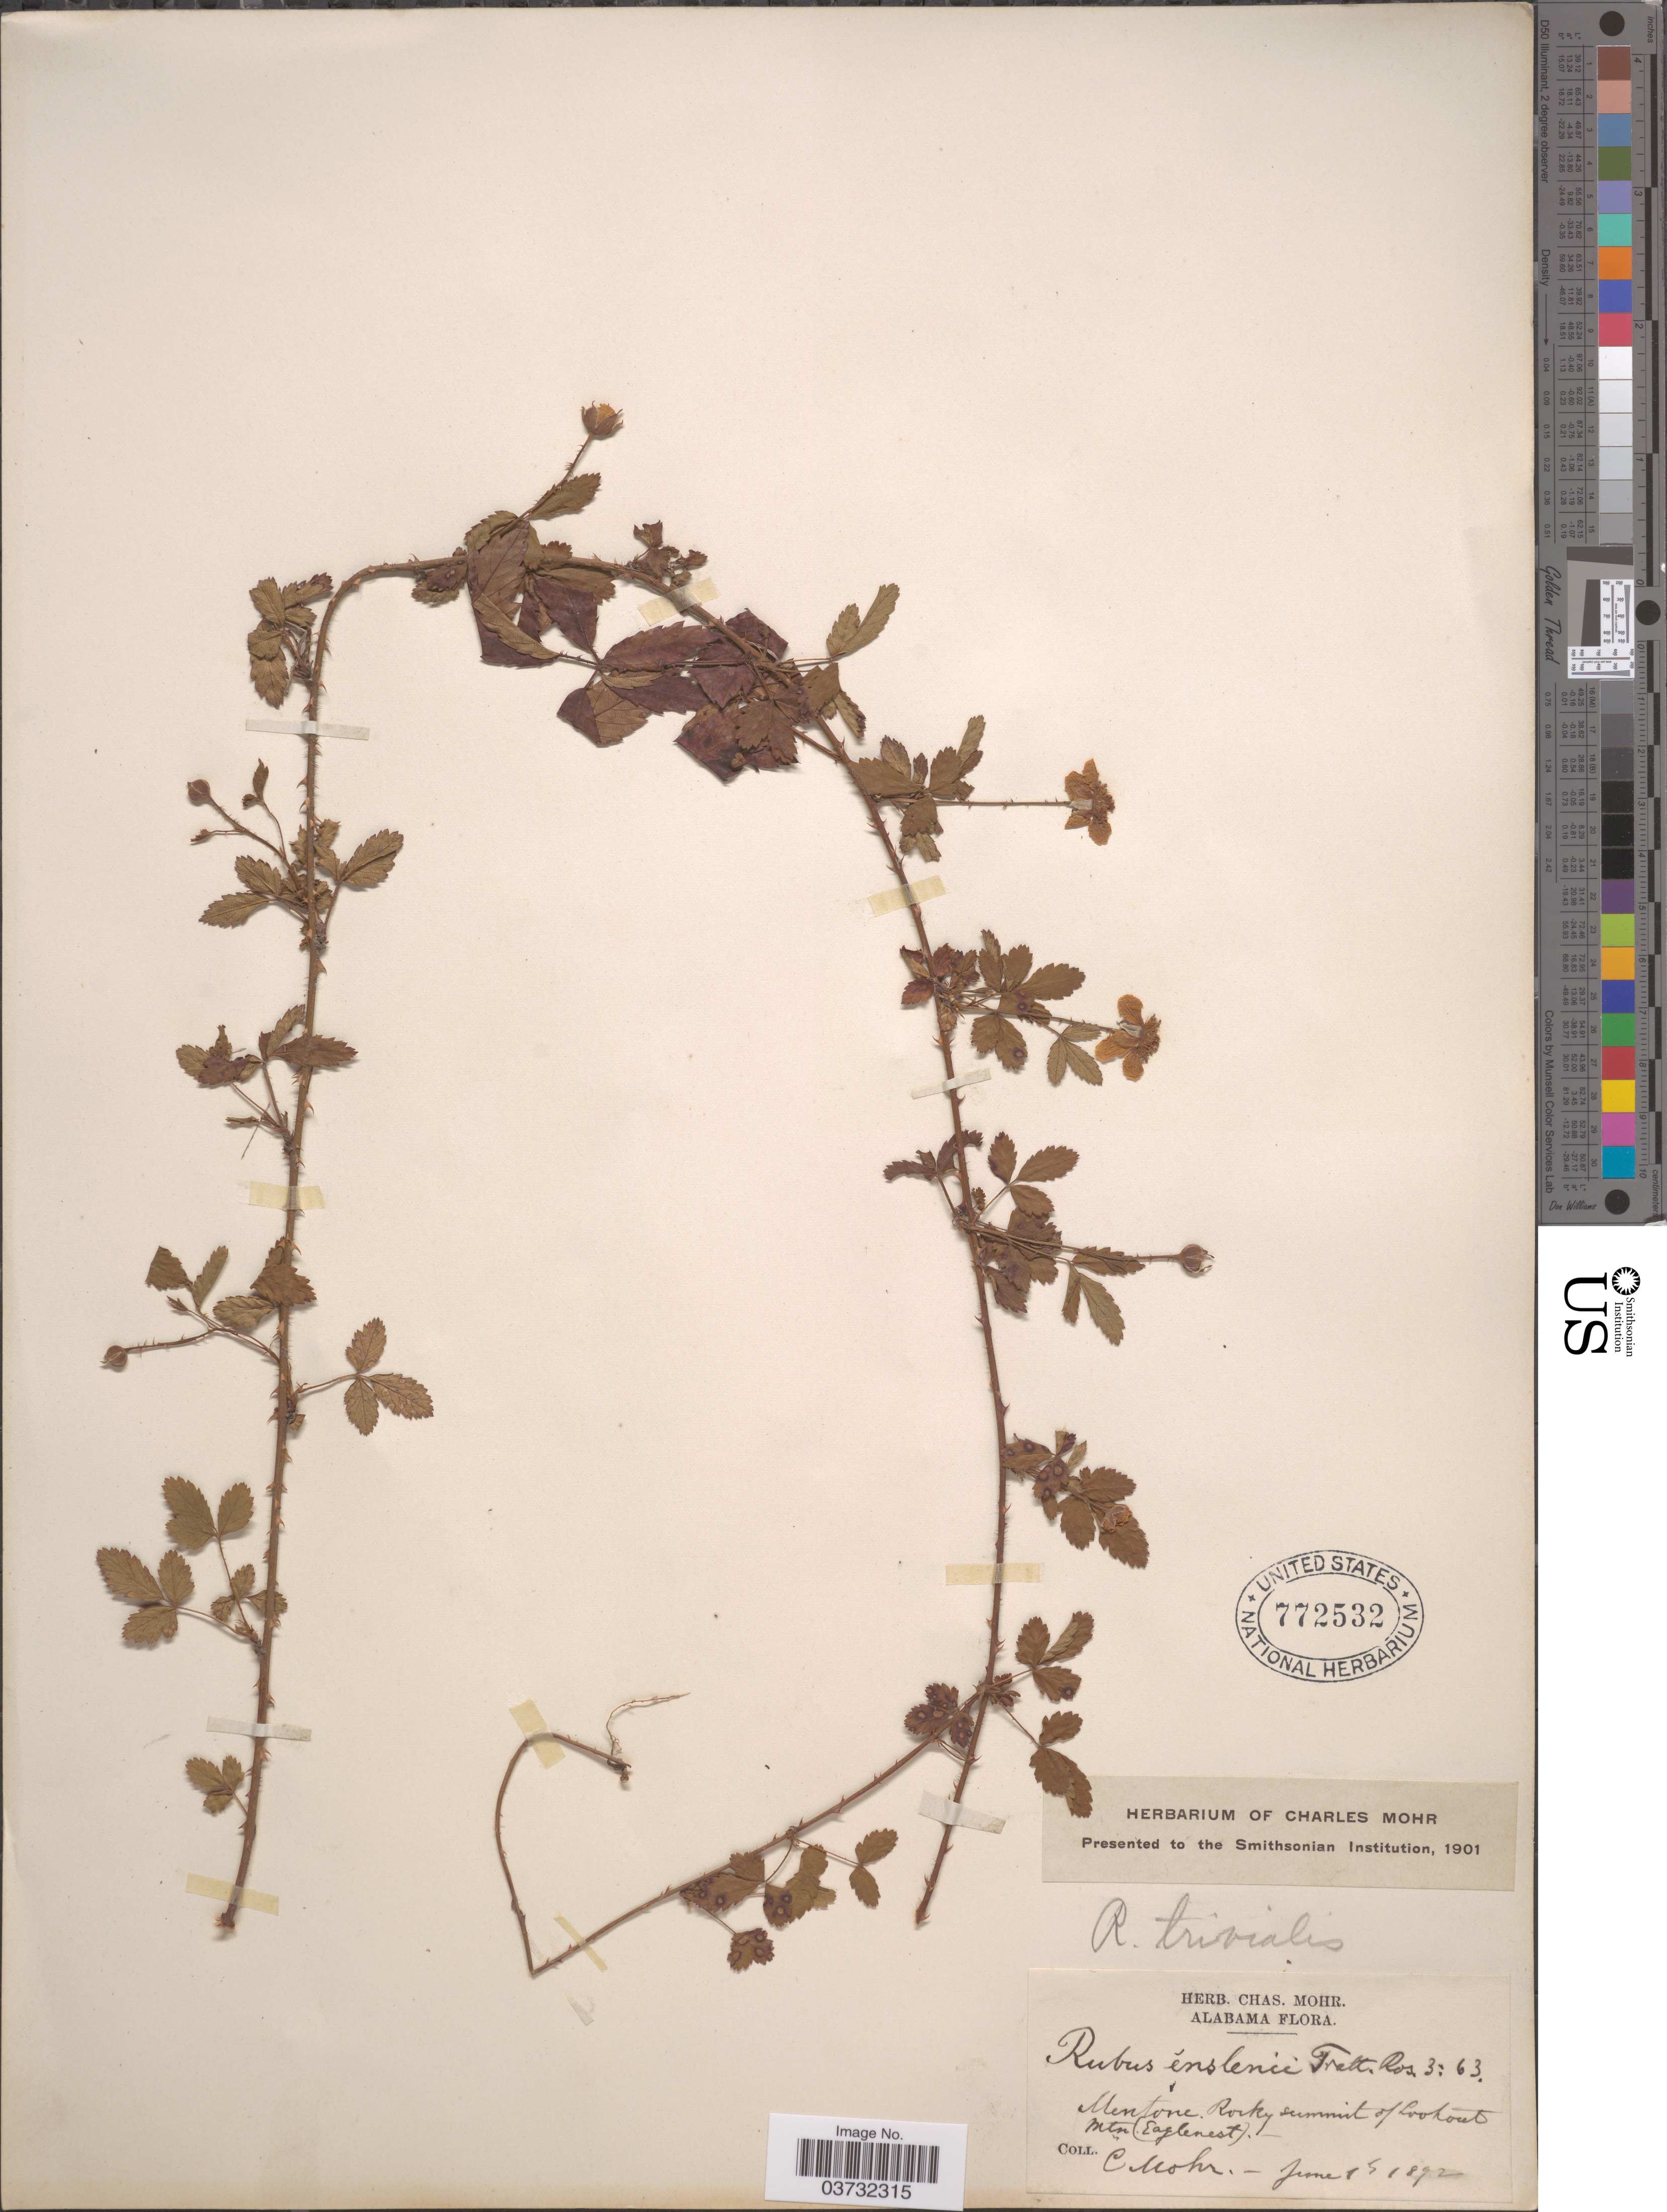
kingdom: Plantae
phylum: Tracheophyta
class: Magnoliopsida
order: Rosales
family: Rosaceae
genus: Rubus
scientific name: Rubus trivialis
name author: Michx.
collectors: Mohr, C. T. (herbarium)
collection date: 1892-06-15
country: United States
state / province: Alabama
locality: Mentone. Rocky summit of Lookout Mtn (Eaglenest).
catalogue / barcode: US 772532